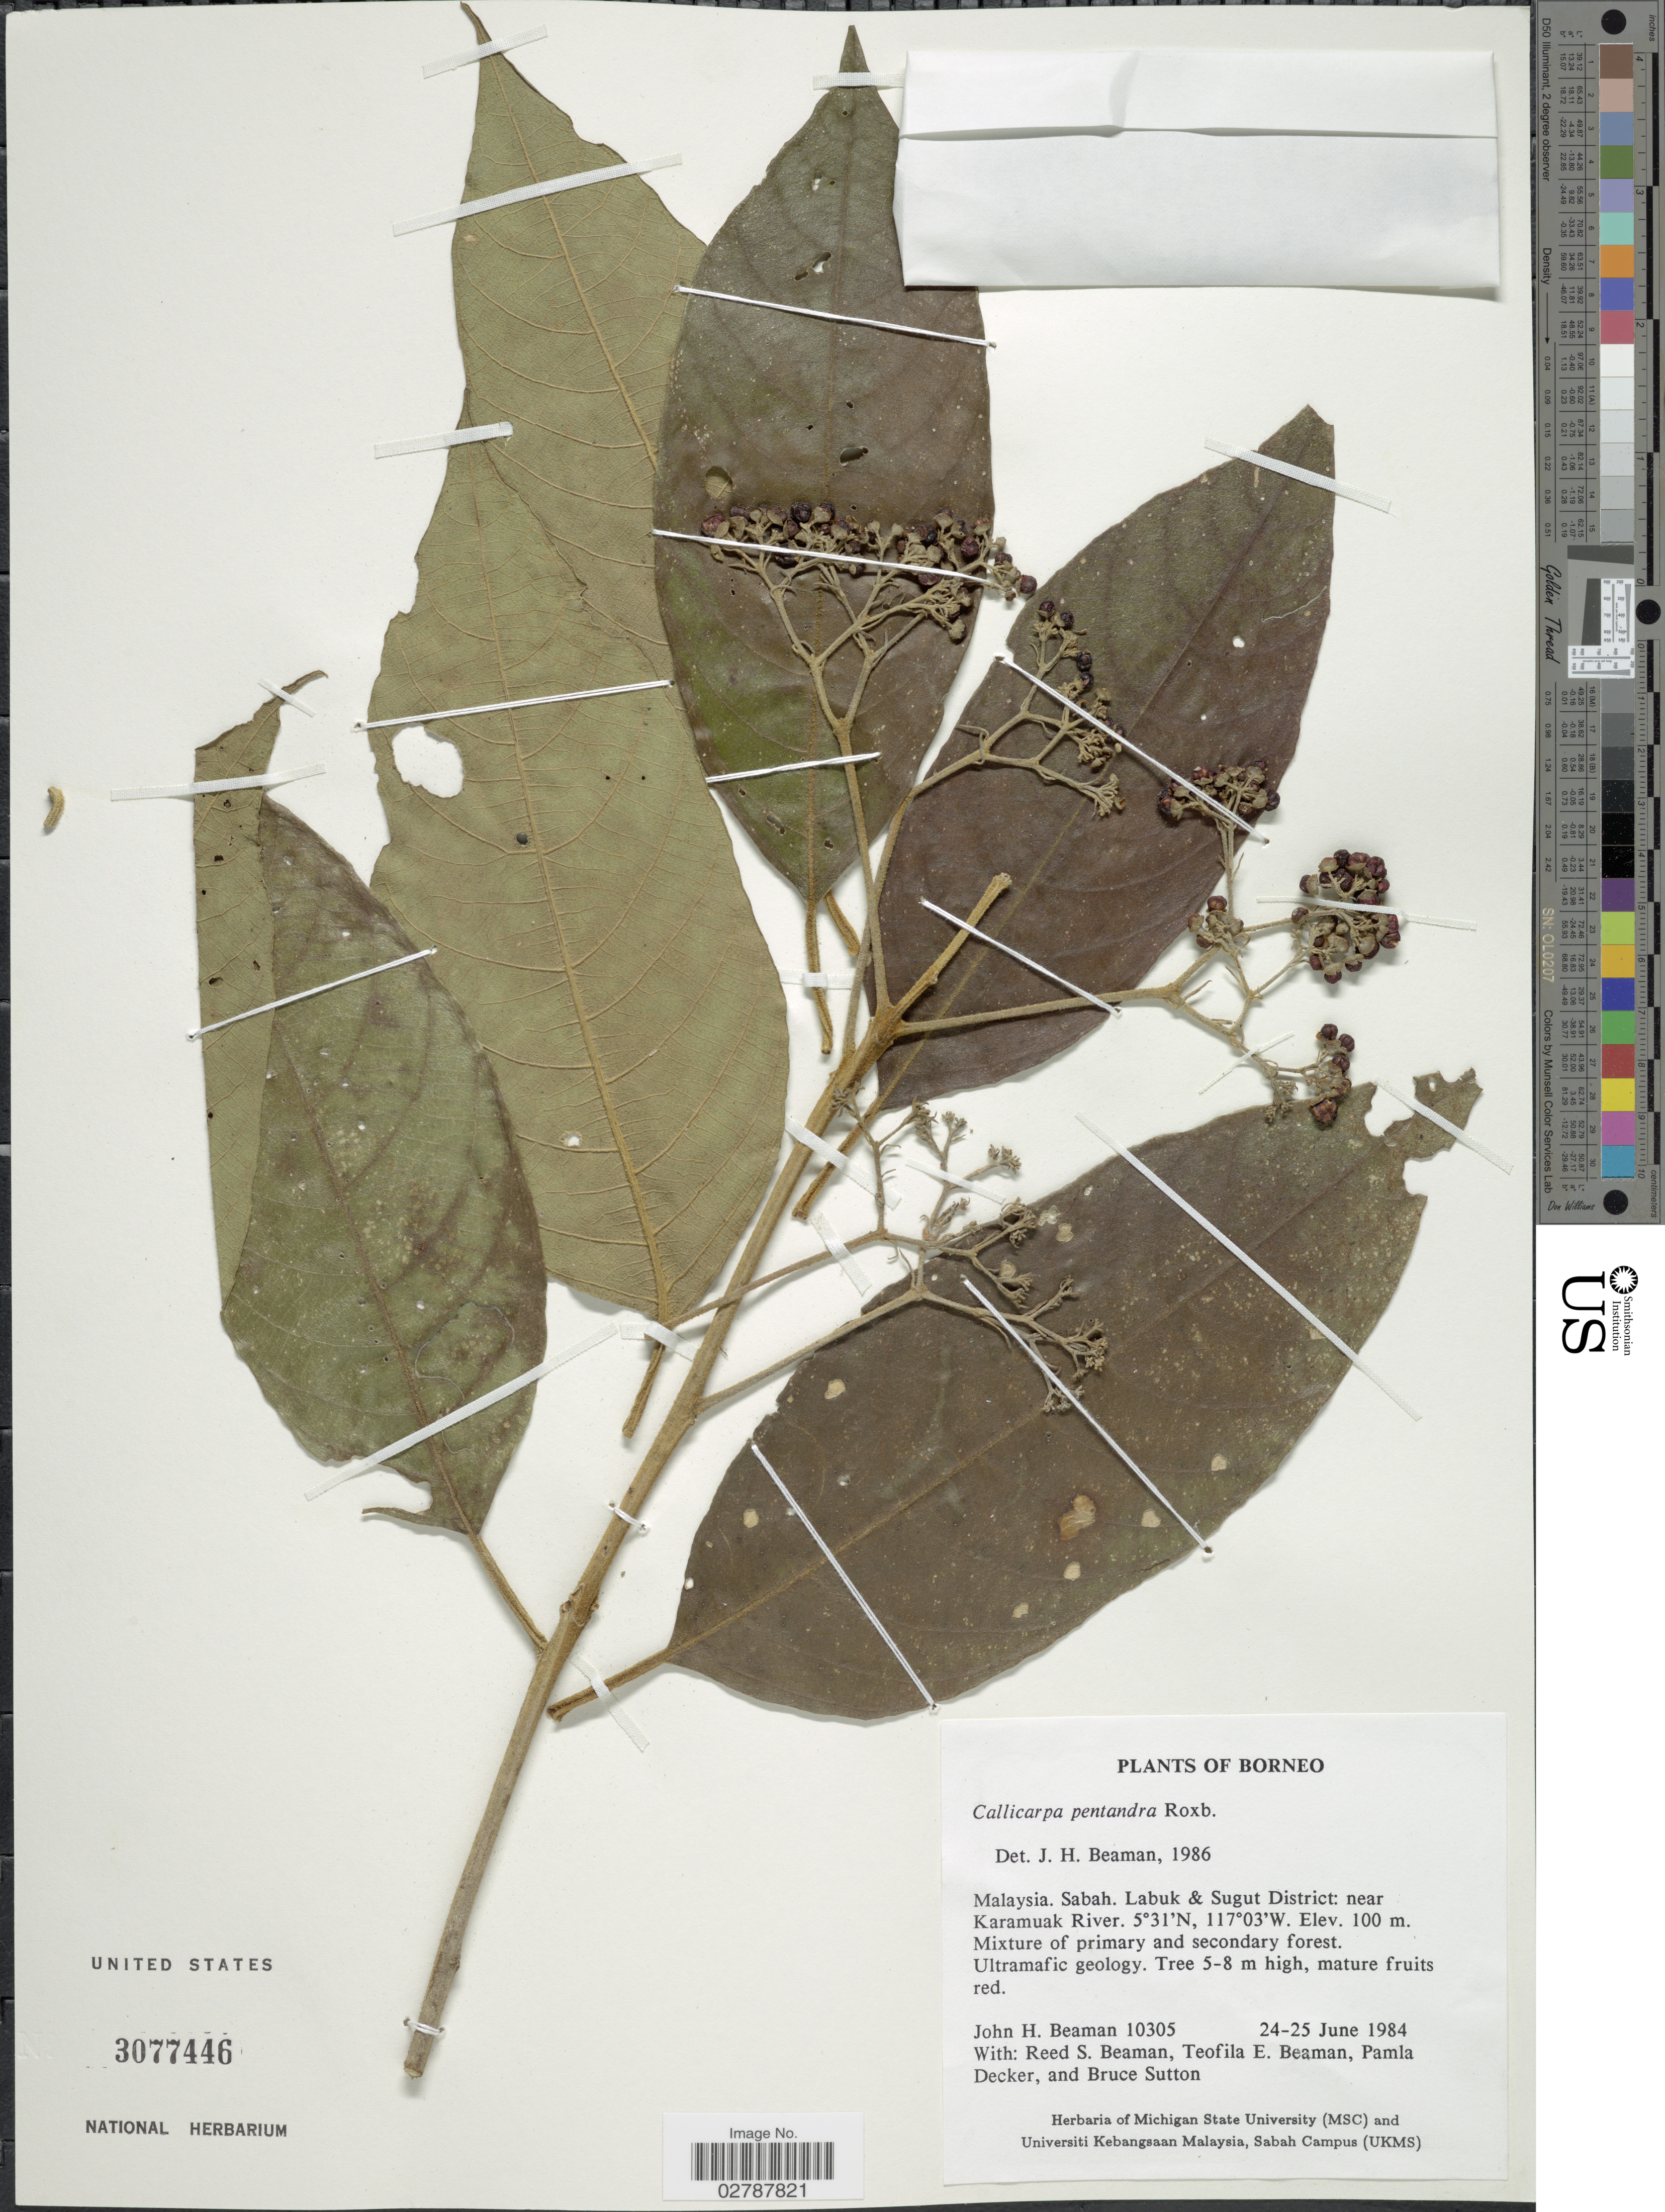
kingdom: Plantae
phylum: Tracheophyta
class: Magnoliopsida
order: Lamiales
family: Lamiaceae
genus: Callicarpa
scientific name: Callicarpa pentandra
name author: Roxb.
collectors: J. H. Beaman, R. S. Beaman, T. E. Beaman, P. Decker & B. Sutton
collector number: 10305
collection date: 1984-06-24/1984-06-25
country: Malaysia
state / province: Sabah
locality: Borneo. Labuk & Sugut District: near Karamuak River.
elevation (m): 100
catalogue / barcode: US 3077446